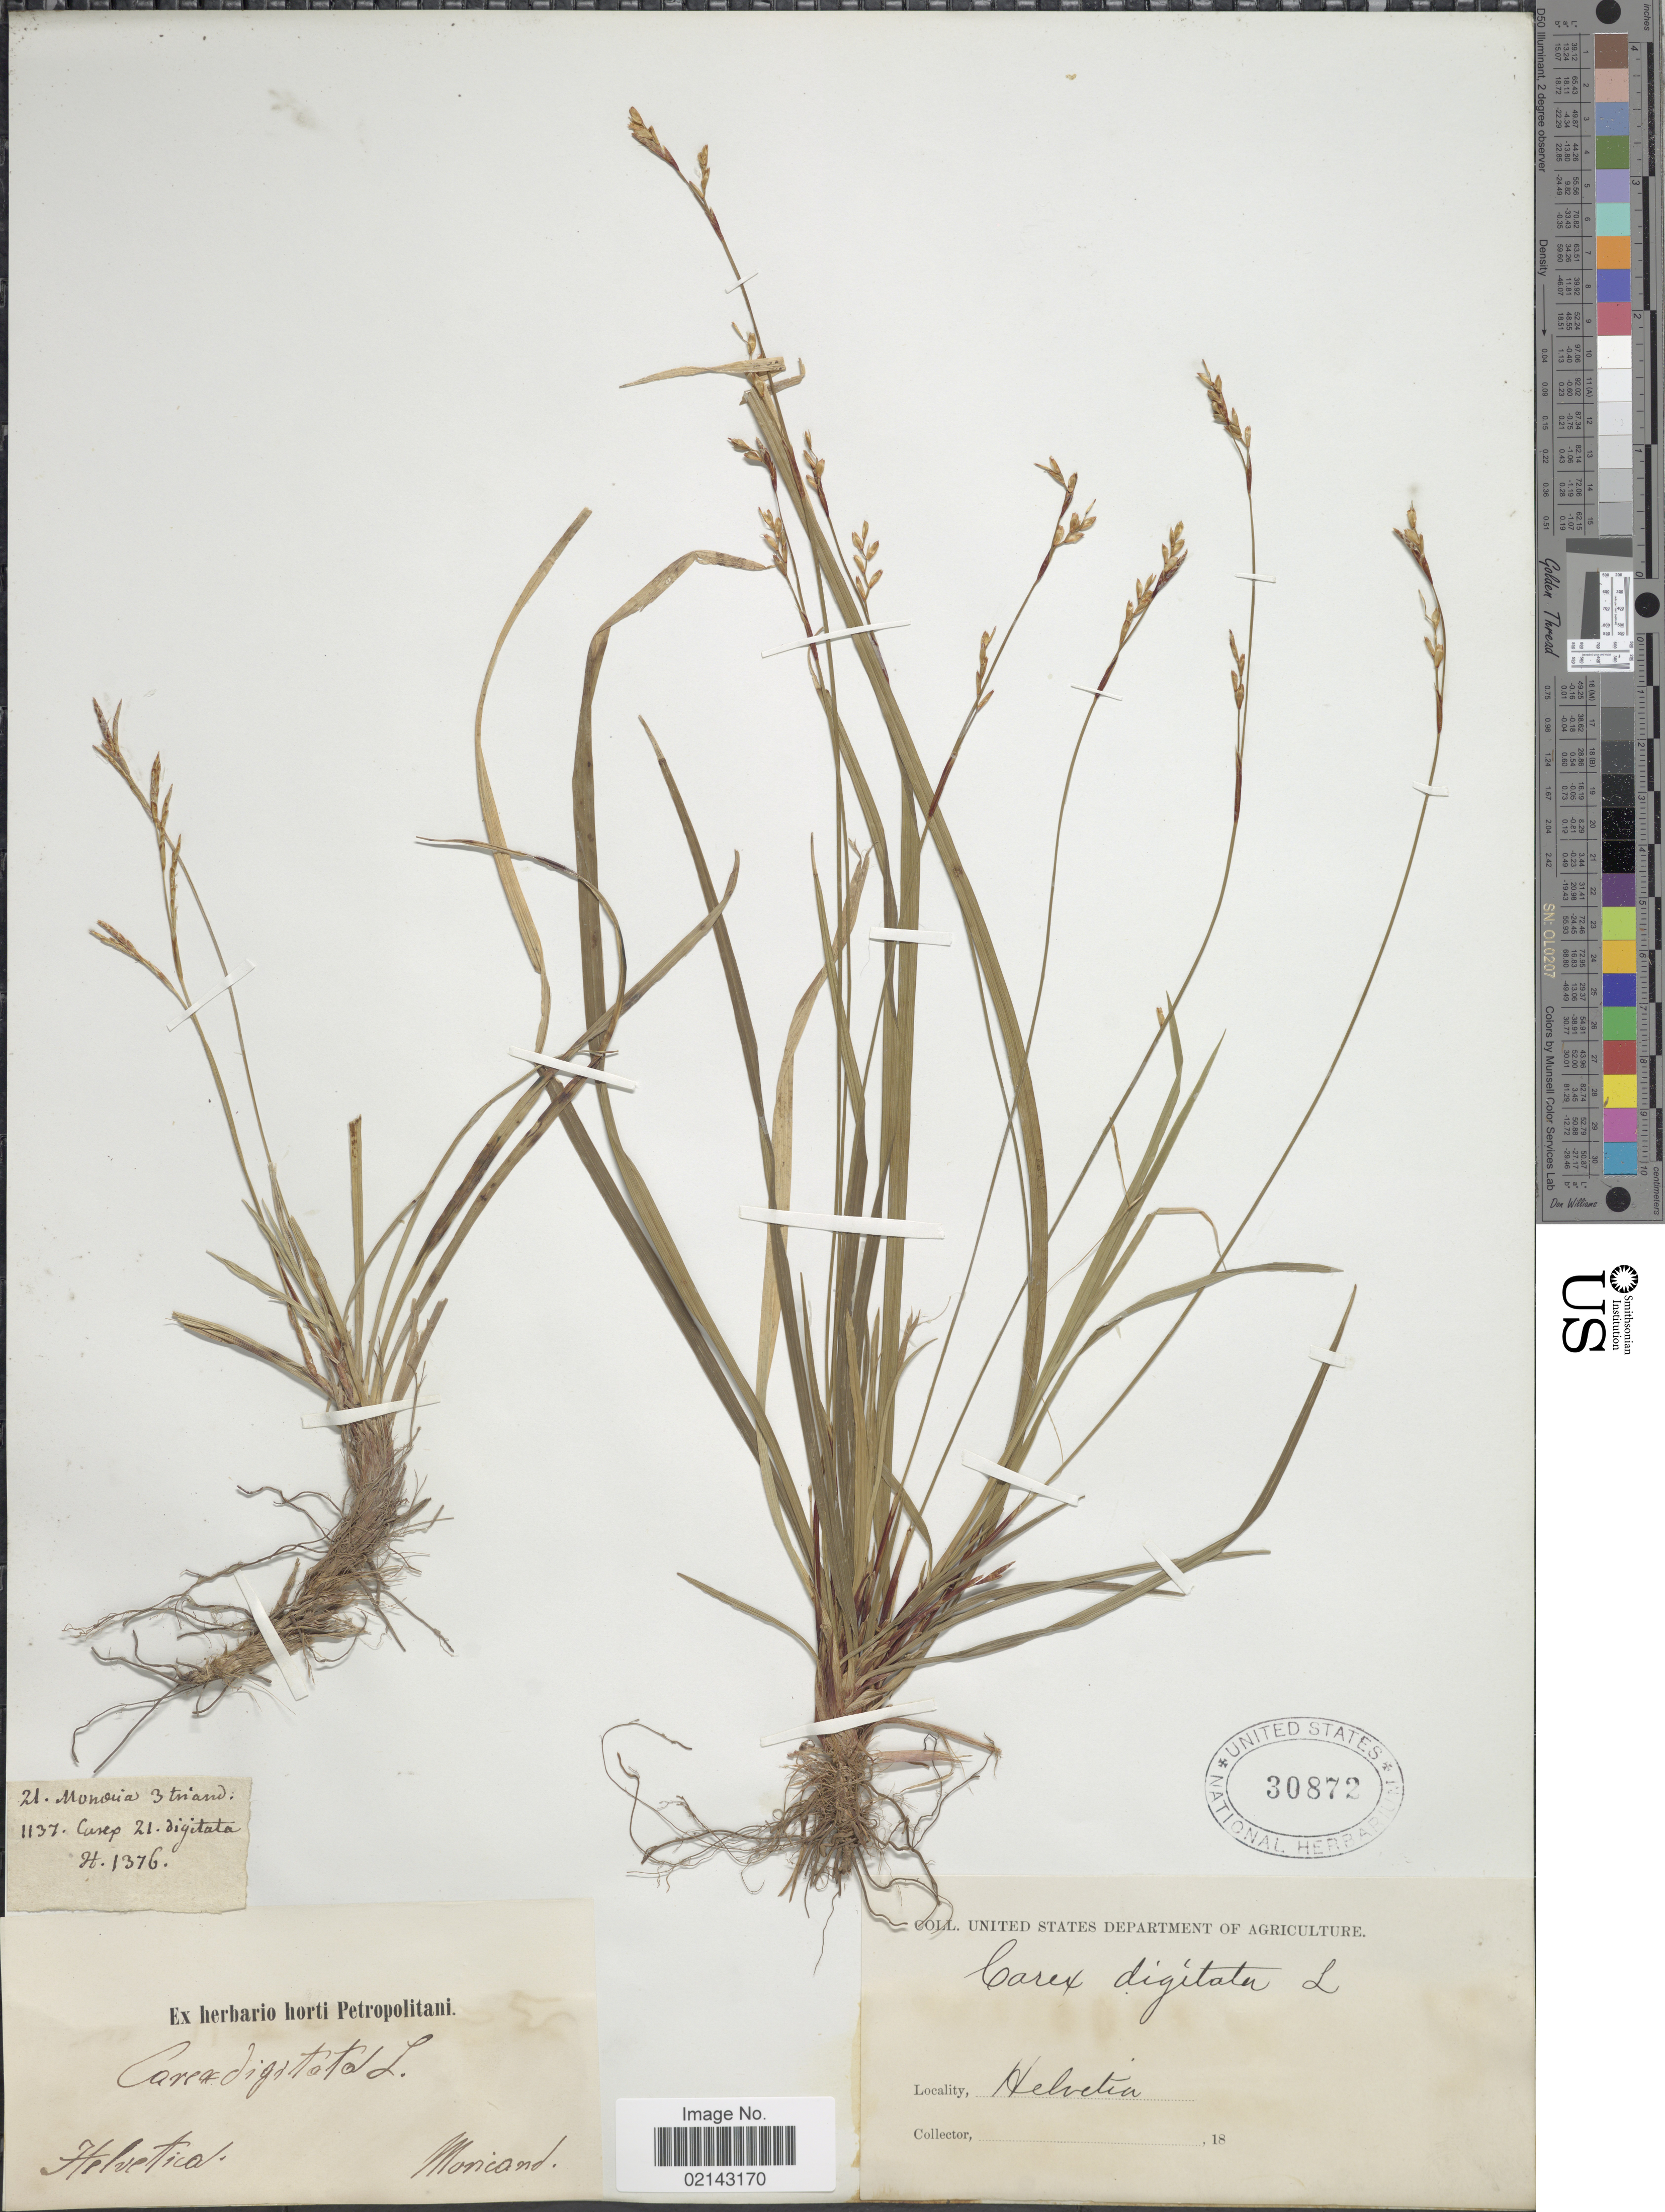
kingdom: Plantae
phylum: Tracheophyta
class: Liliopsida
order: Poales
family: Cyperaceae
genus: Carex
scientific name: Carex digitata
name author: L.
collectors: Moricand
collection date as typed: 18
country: Switzerland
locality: Helvetia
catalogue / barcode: US 30872